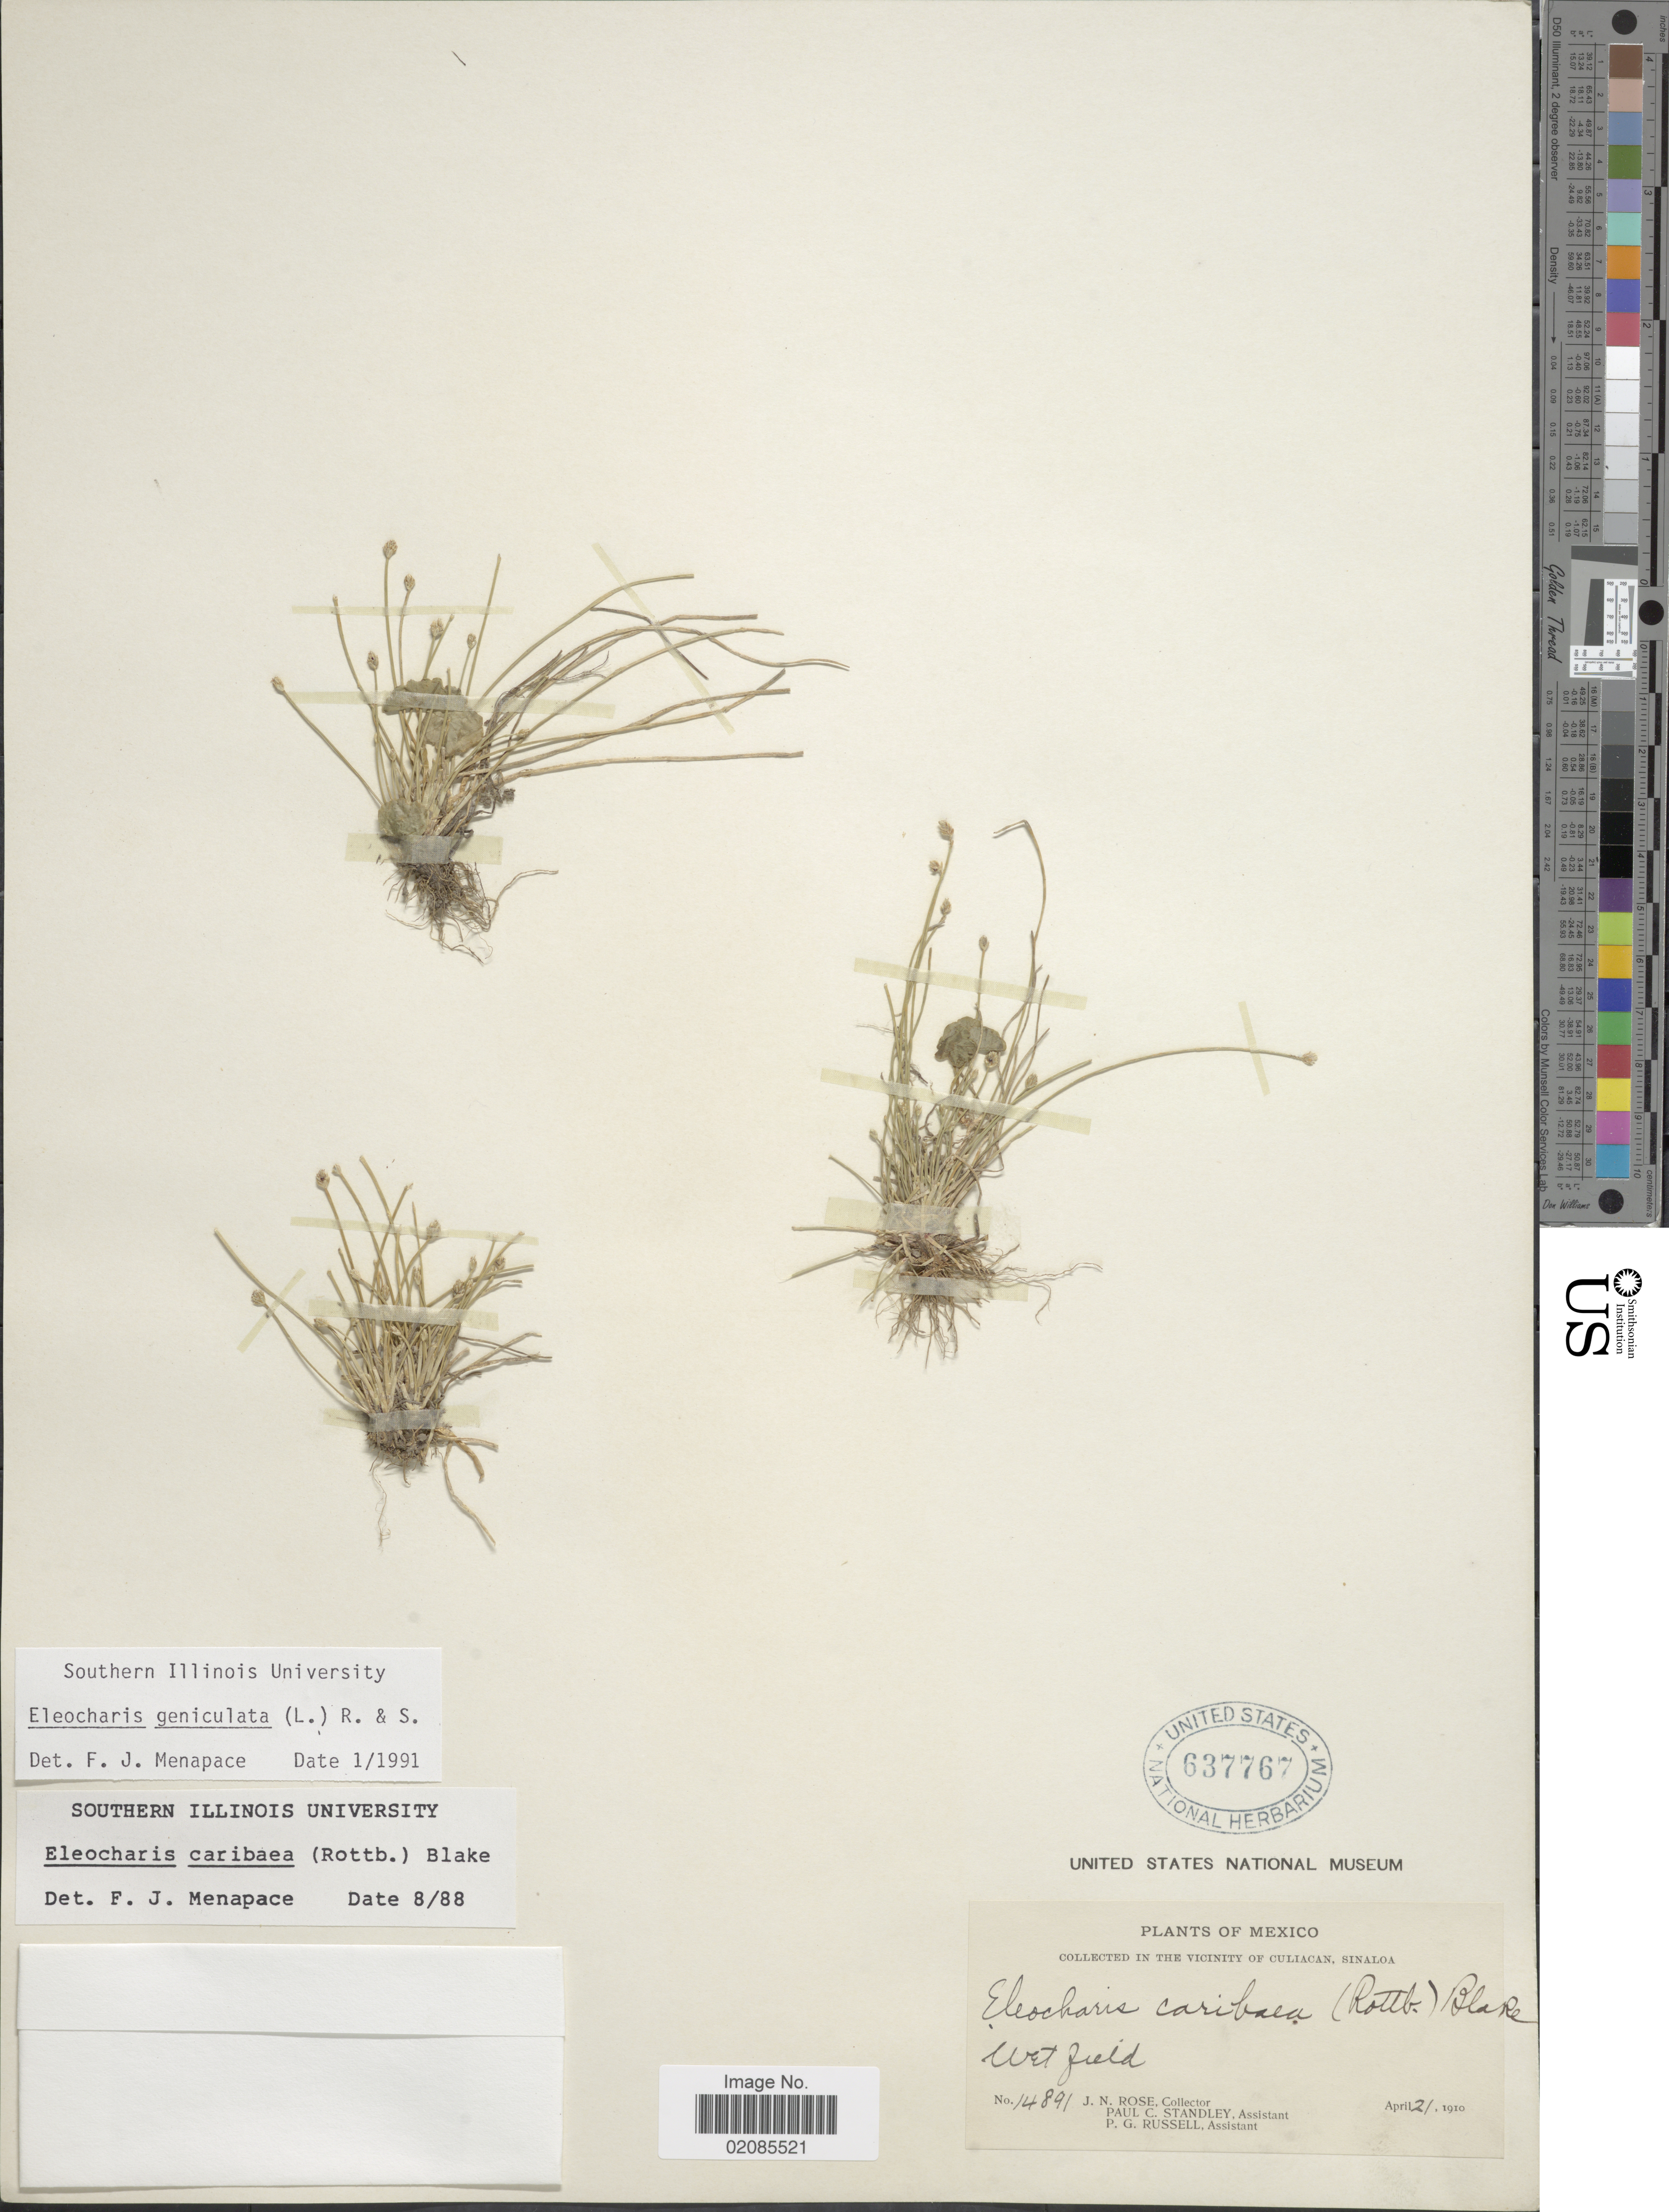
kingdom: Plantae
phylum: Tracheophyta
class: Liliopsida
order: Poales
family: Cyperaceae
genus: Eleocharis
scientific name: Eleocharis geniculata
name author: (L.) Roem. & Schult.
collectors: J. N. Rose, P. C. Standley & P. G. Russell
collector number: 14891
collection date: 1910-04-21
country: Mexico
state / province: Sinaloa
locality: In the vicinity of Culiacan, wet field.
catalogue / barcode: US 637767